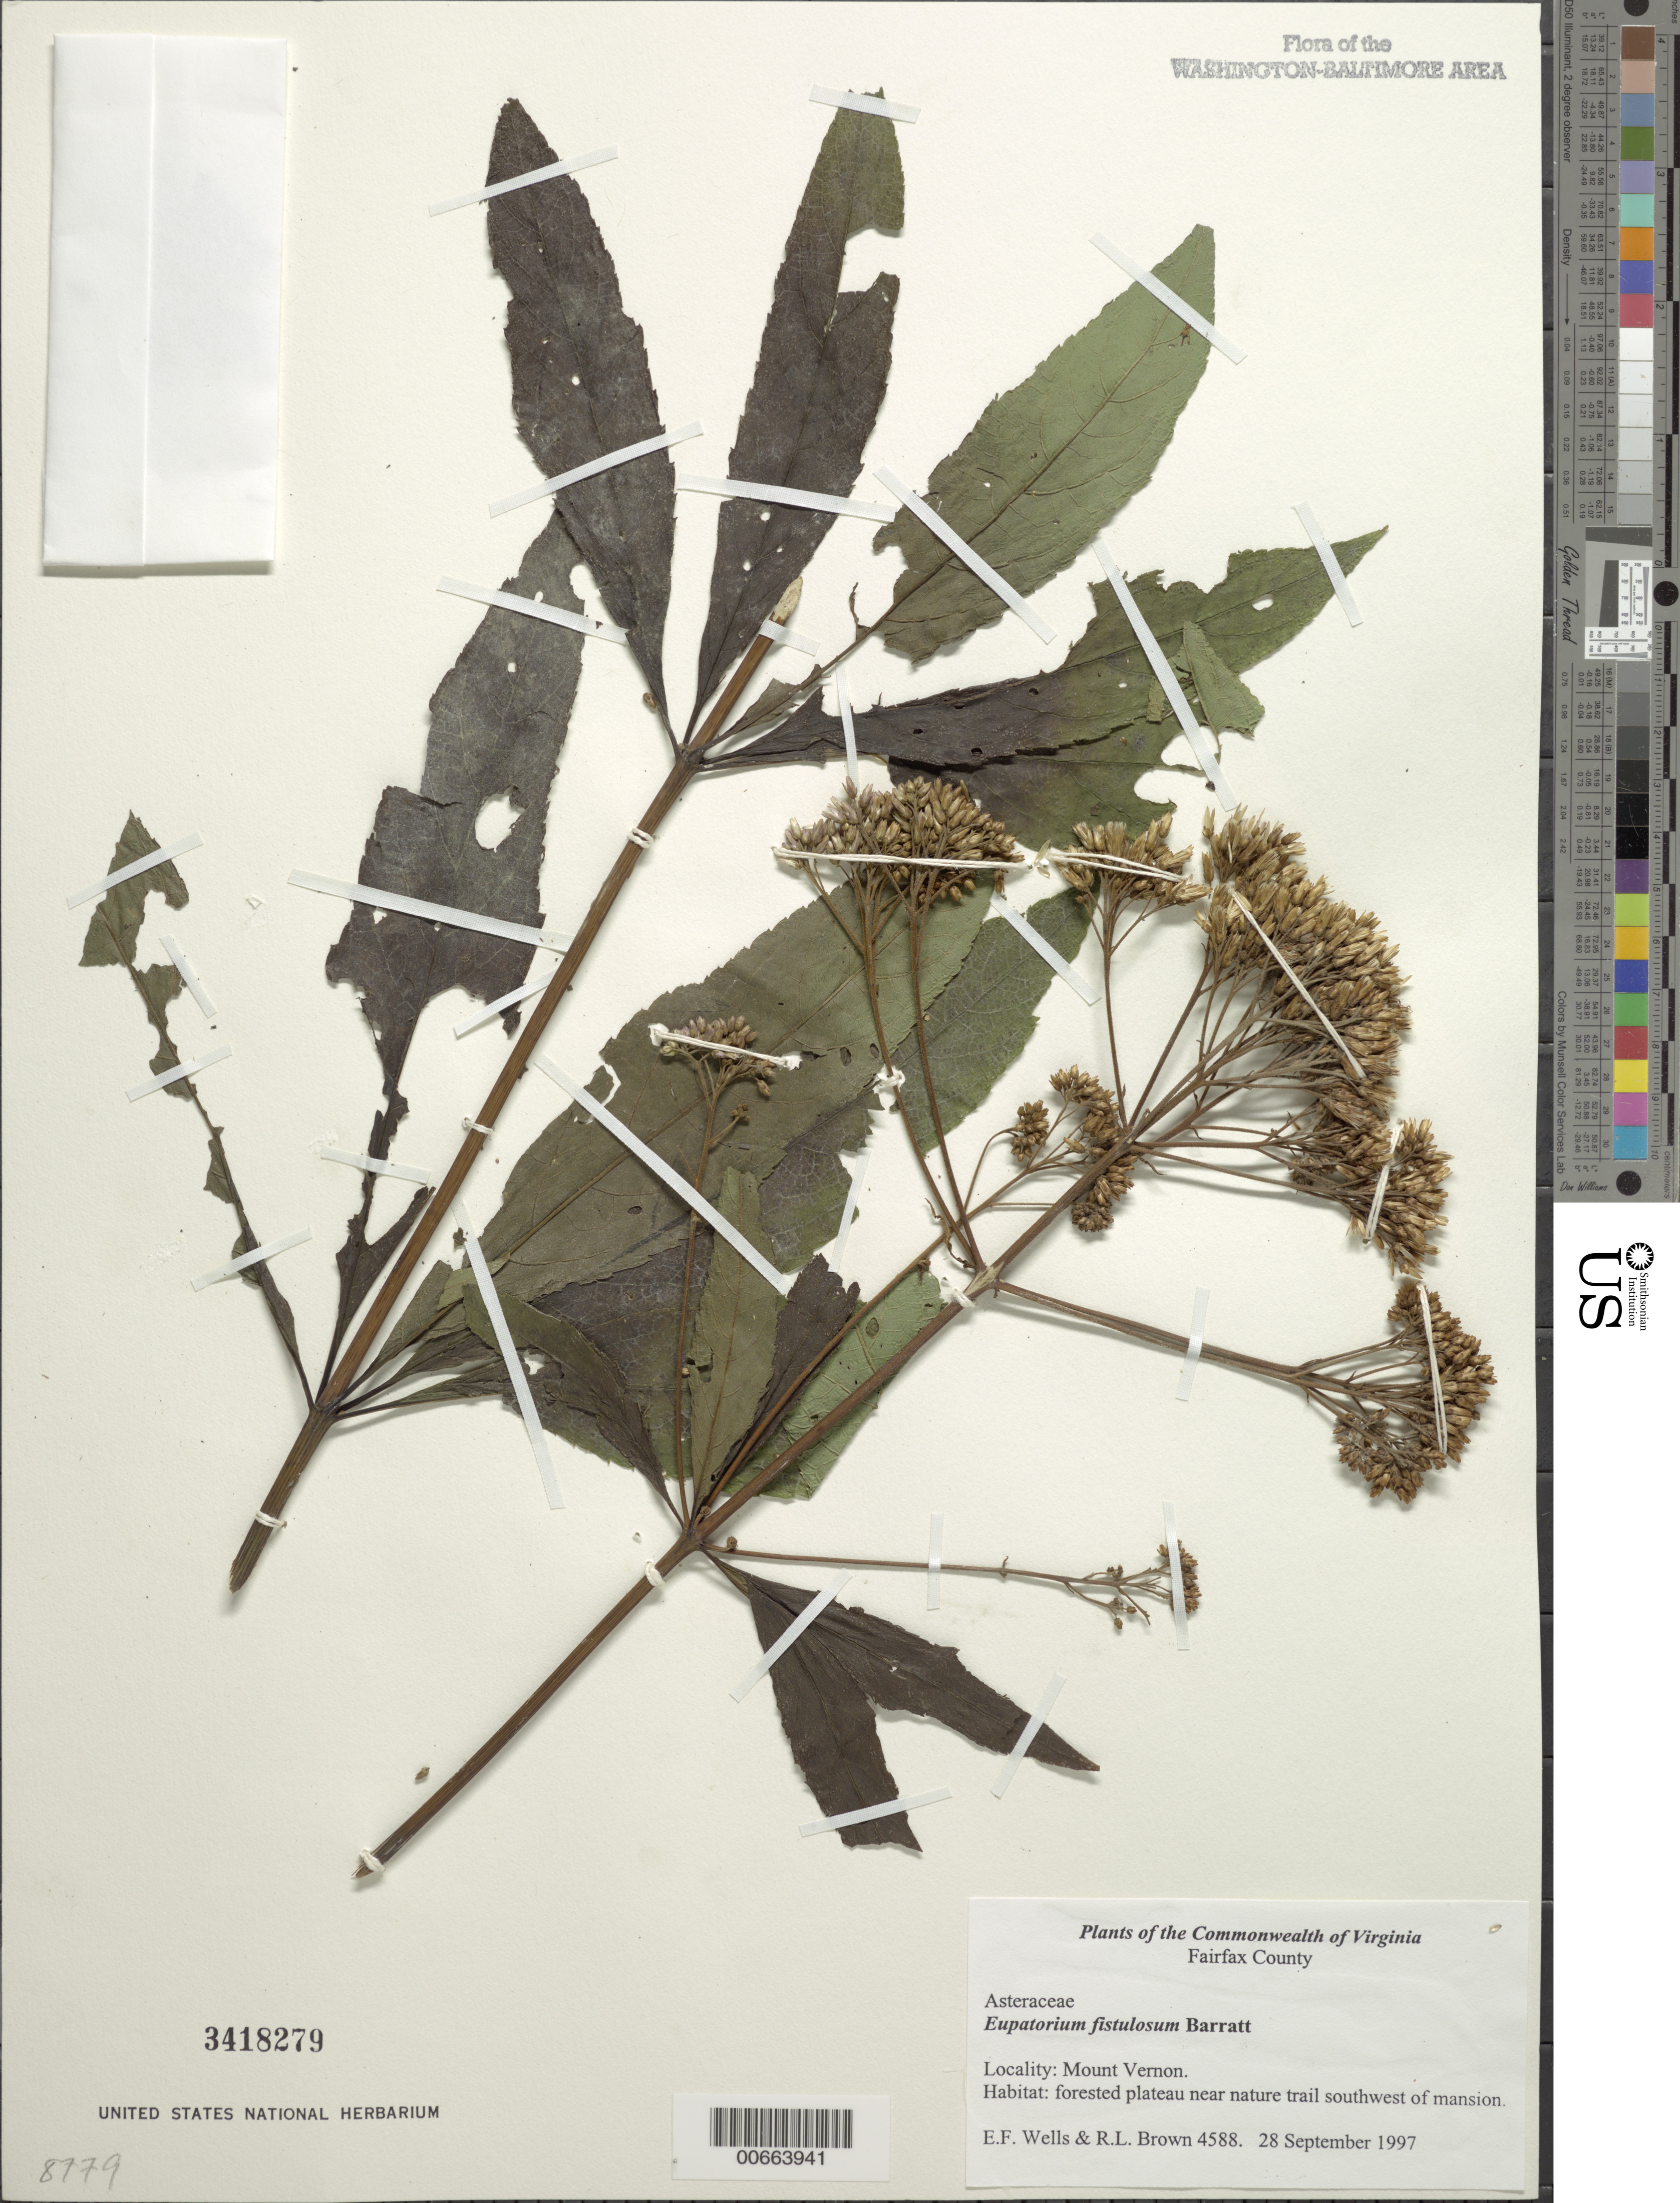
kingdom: Plantae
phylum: Tracheophyta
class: Magnoliopsida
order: Asterales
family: Asteraceae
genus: Eupatorium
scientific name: Eupatorium fistulosum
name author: Barratt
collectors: E. F. Wells & R. L. Brown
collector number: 4588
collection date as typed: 03 Jun 1998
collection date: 1998-06-03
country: United States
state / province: Virginia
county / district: Fairfax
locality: Mount Vernon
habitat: forested plateau near nature trail southwest of mansion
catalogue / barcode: US 3418279